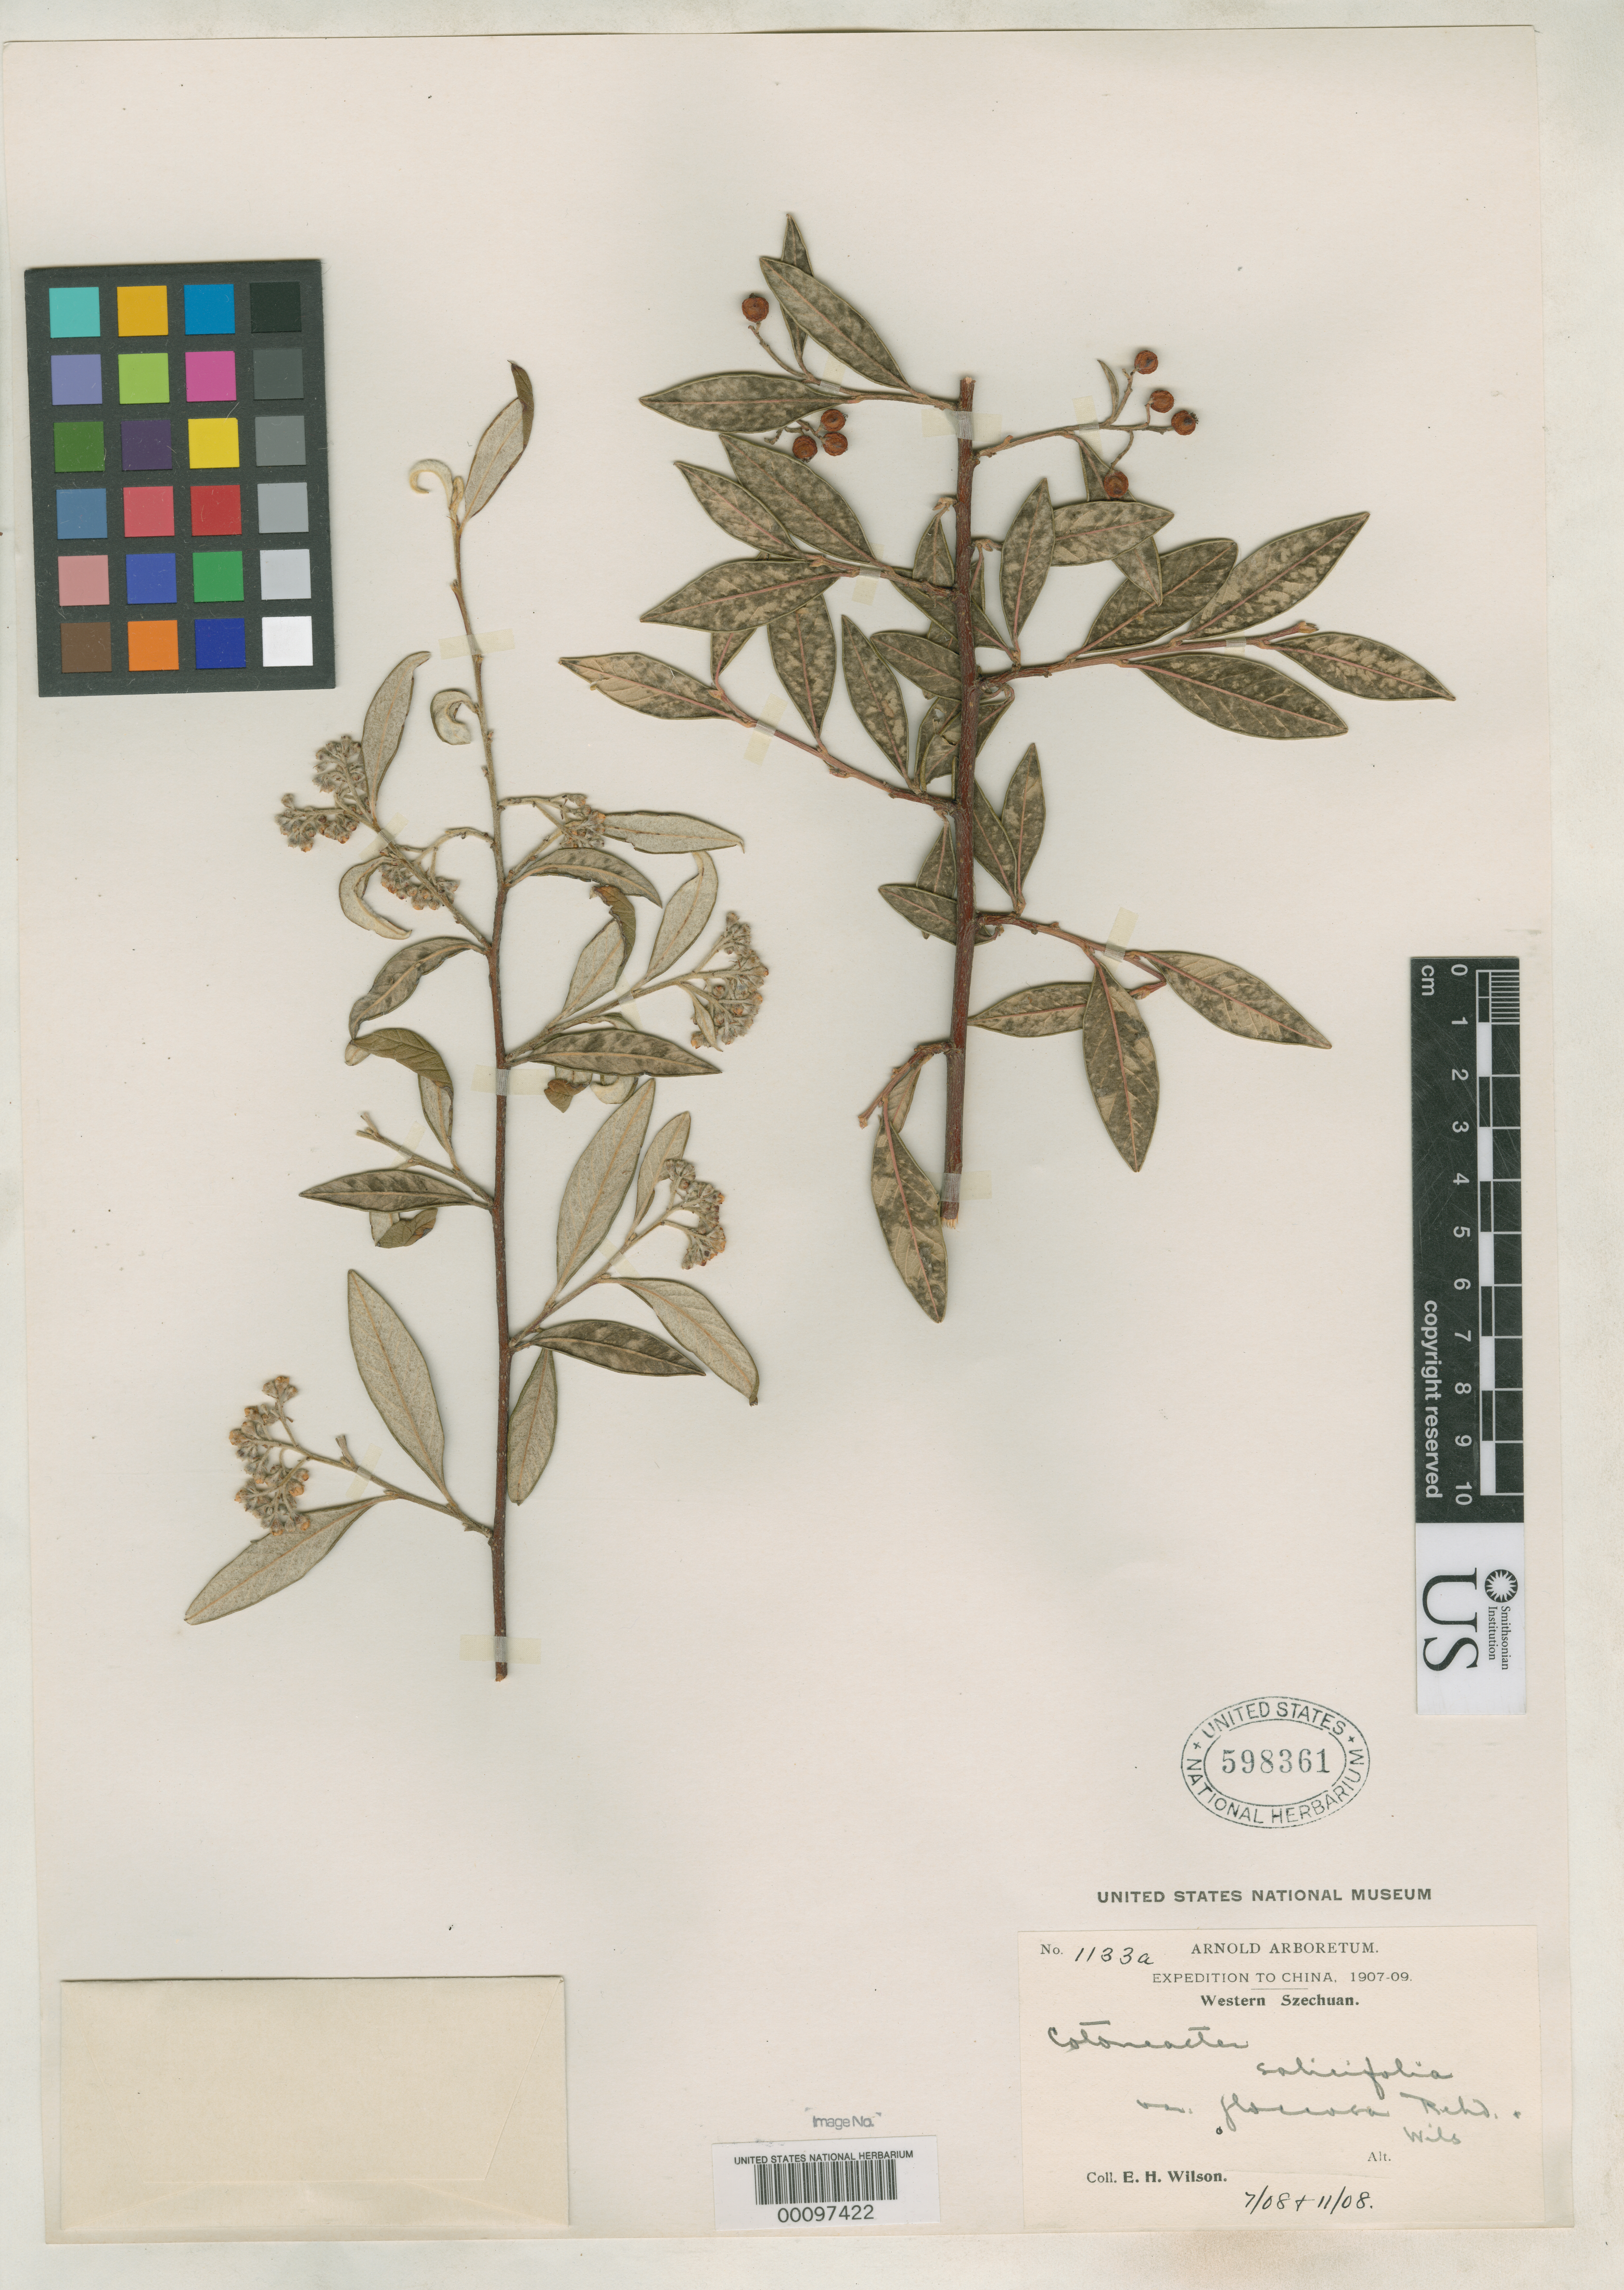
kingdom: Plantae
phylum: Tracheophyta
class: Magnoliopsida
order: Rosales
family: Rosaceae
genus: Cotoneaster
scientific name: Cotoneaster salicifolia var. floccosa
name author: Rehder & E.H. Wilson in Sarg.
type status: Type Fragment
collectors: E. H. Wilson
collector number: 1133 a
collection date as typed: Jul 1908 and -- Nov 1908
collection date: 1908-07,1908-11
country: China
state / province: Sichuan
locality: West & near Wen-ch'uan Hsien.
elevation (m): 2300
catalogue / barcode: US 598361